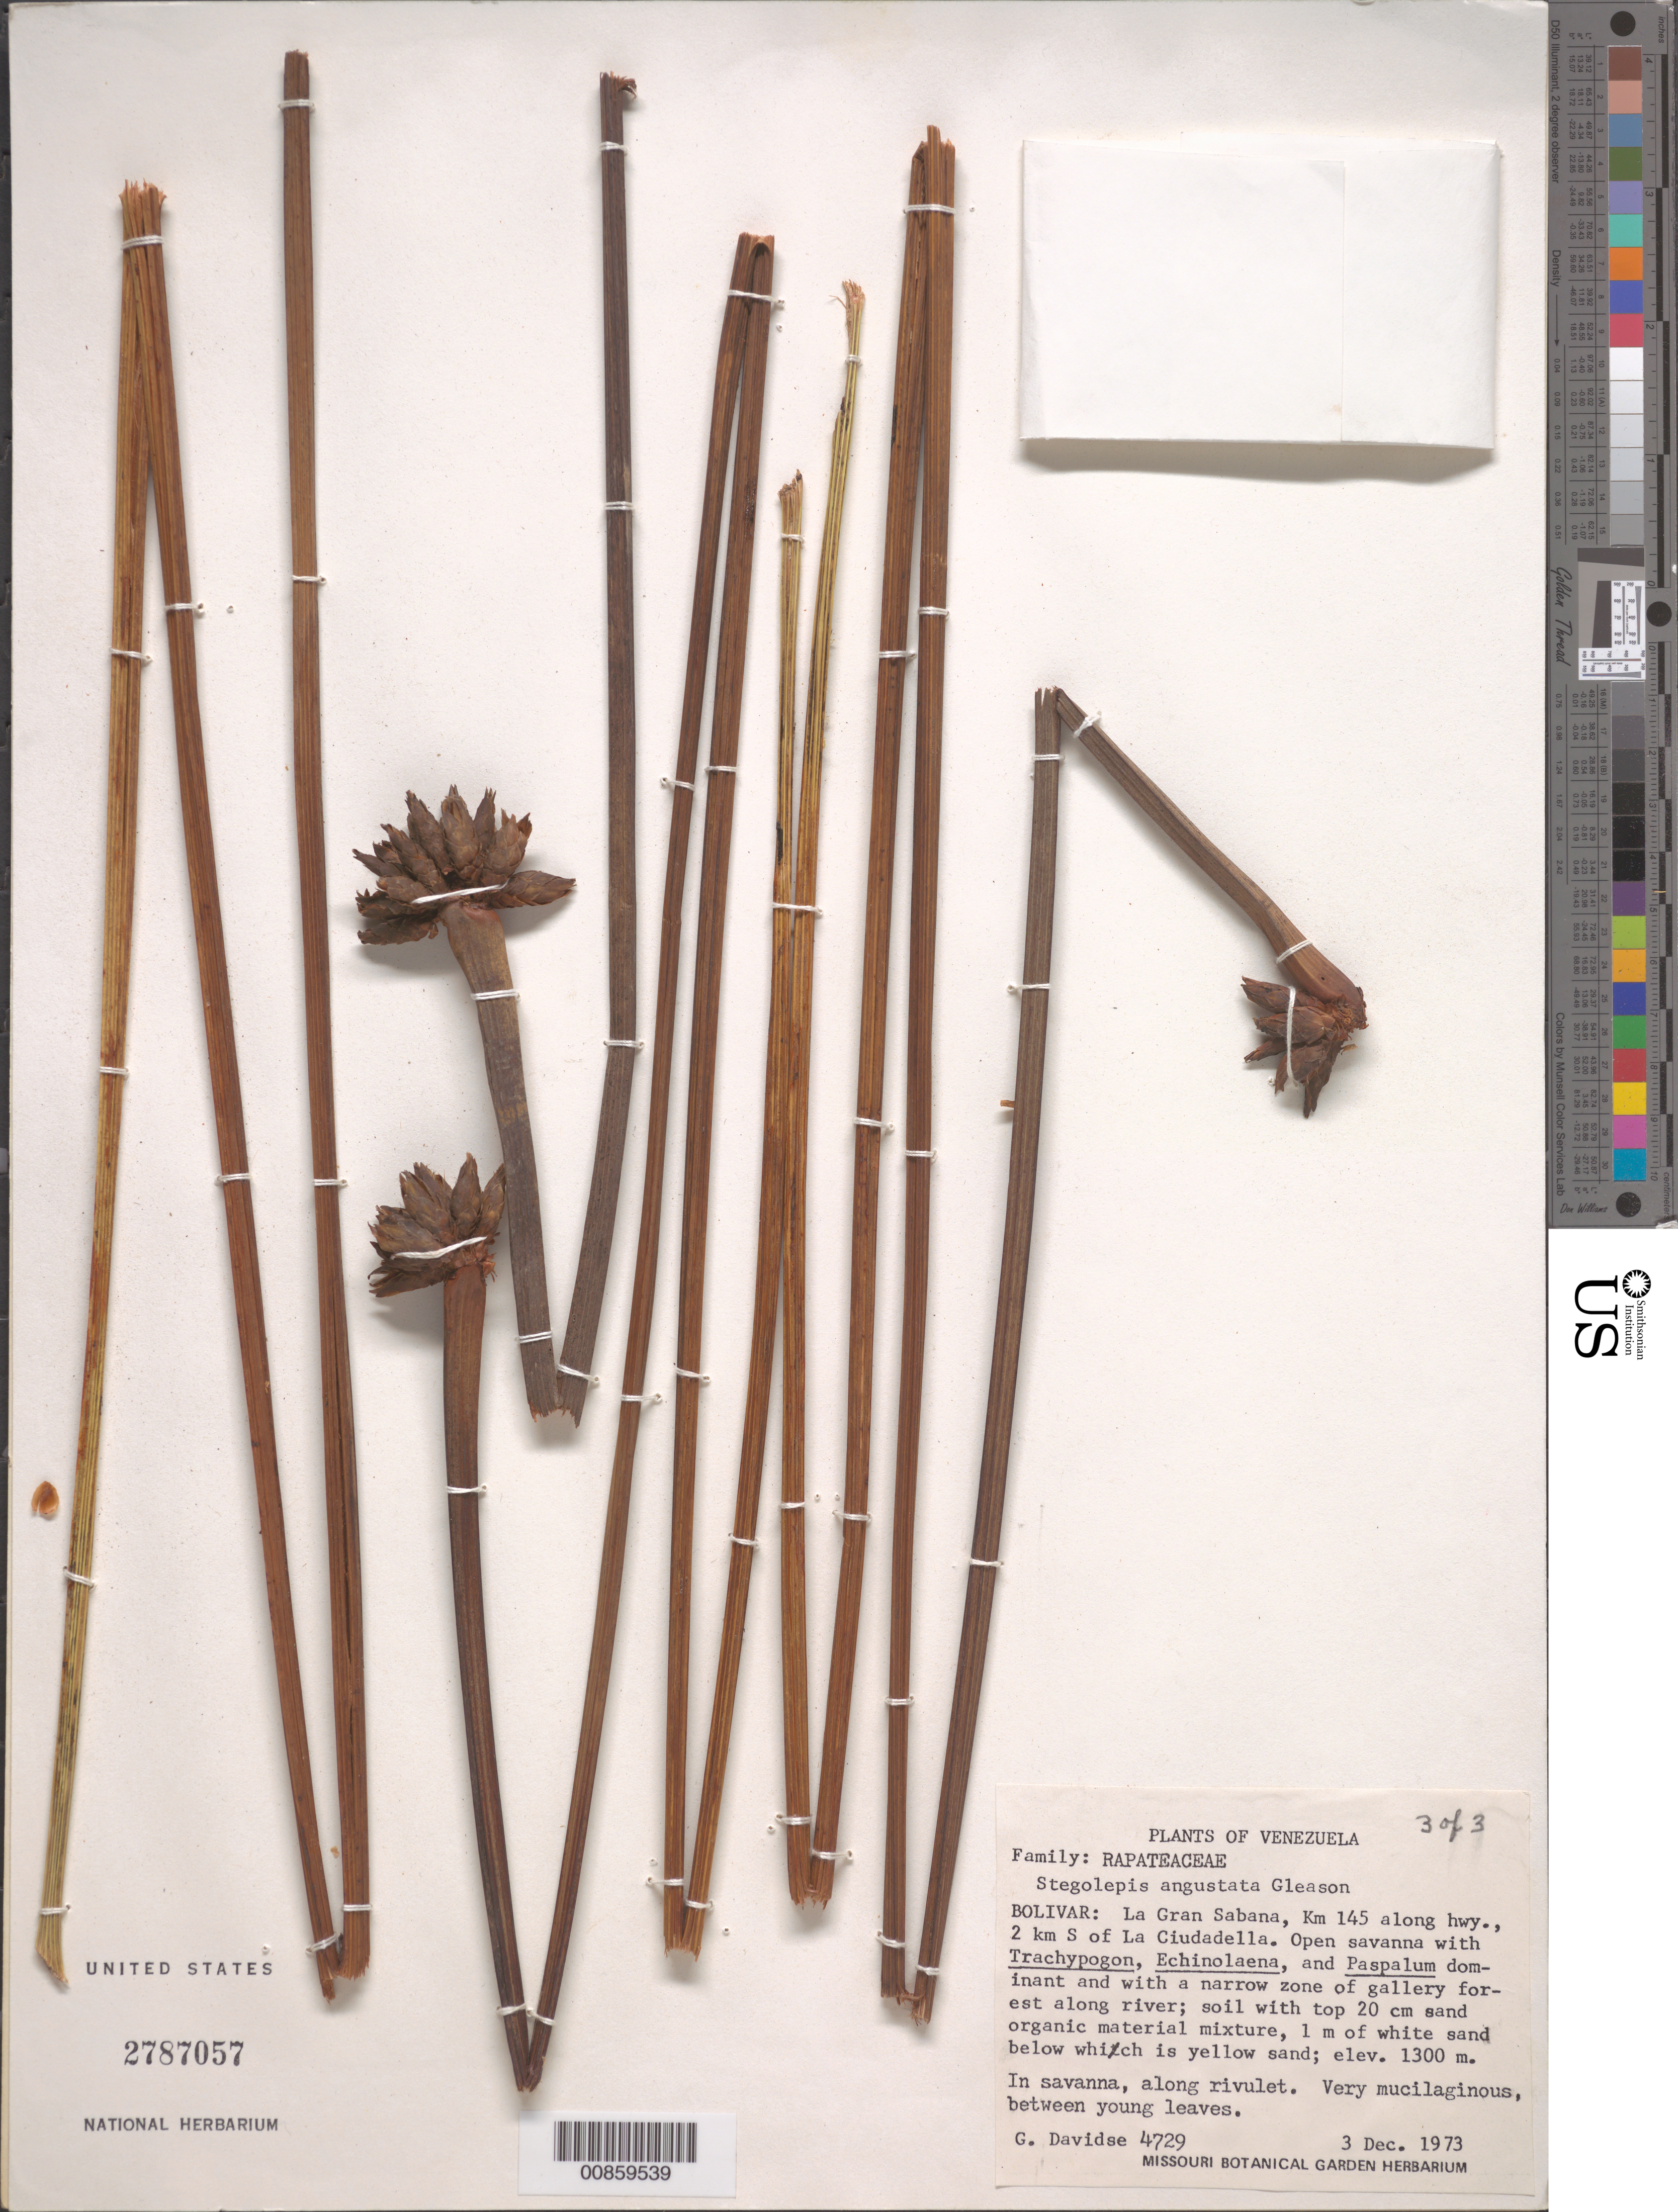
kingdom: Plantae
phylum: Tracheophyta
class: Liliopsida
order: Poales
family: Rapateaceae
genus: Stegolepis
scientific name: Stegolepis angustata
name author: Gleason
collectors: G. Davidse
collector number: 4729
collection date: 1973-12-03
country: Venezuela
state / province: Bolivar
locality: La Gran Sabana, Km 145 along hwy., 2 km S of La Ciudadella.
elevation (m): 1300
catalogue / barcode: US 2787057